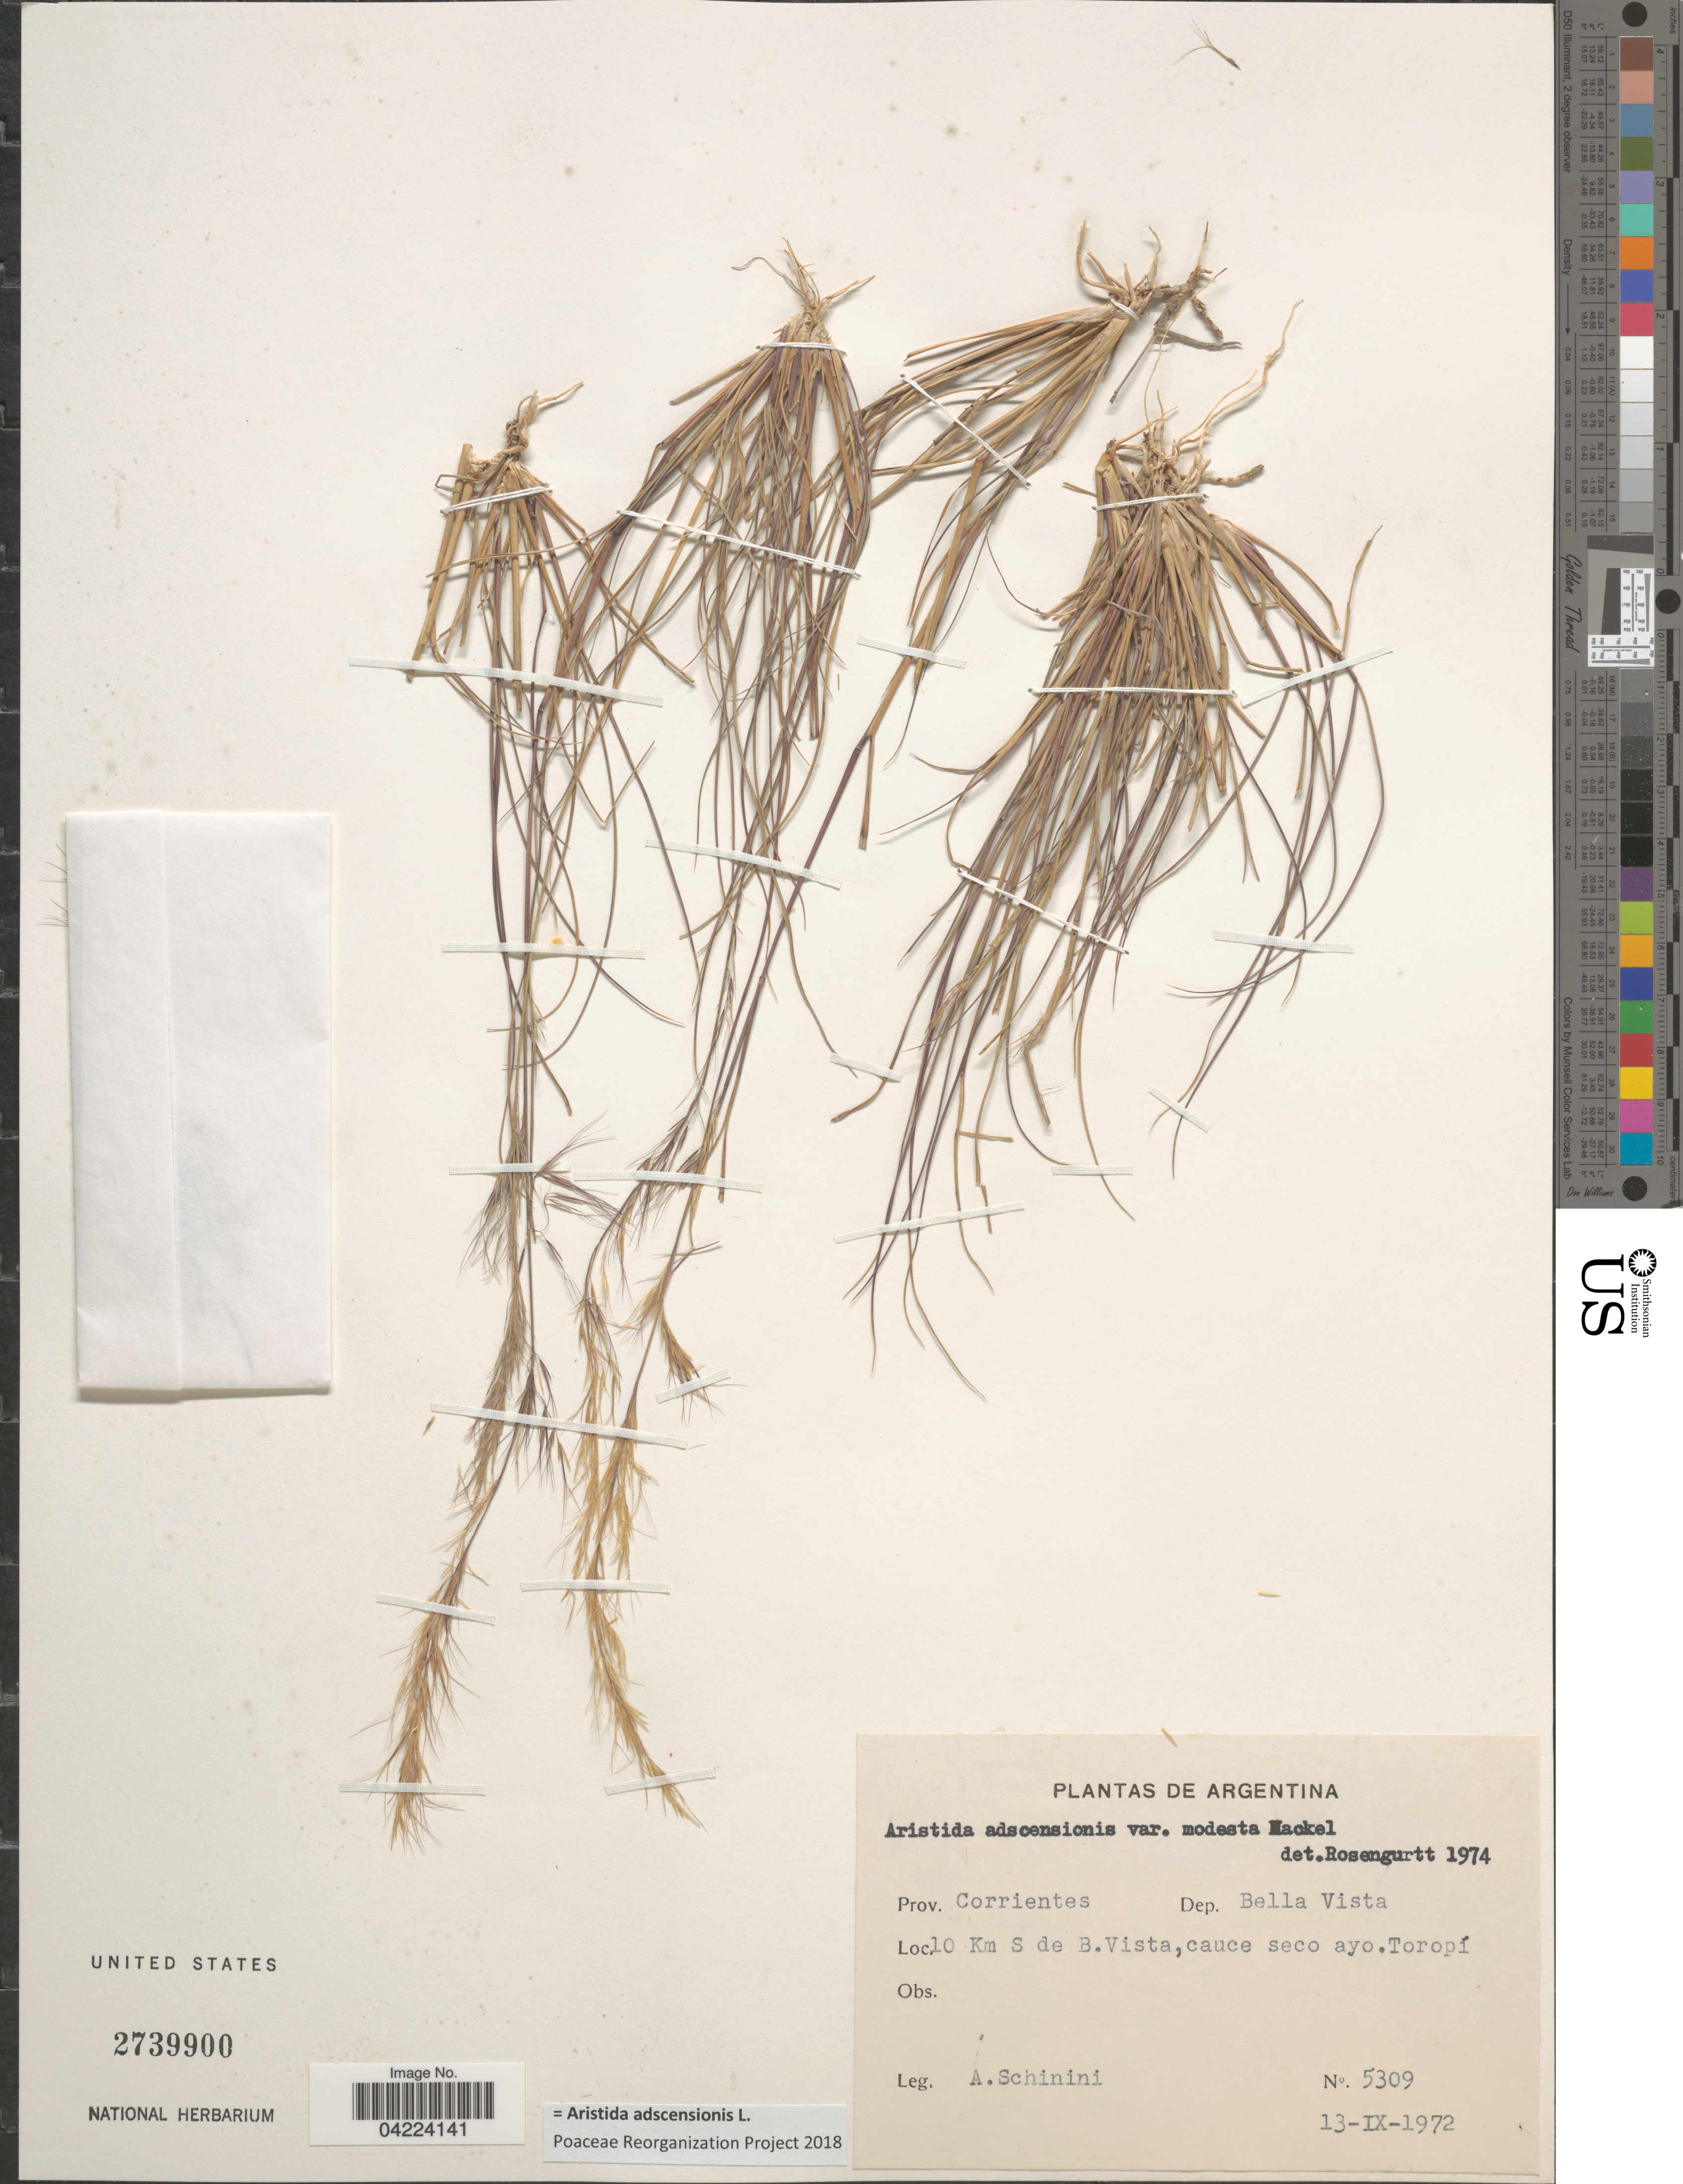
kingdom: Plantae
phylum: Tracheophyta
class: Liliopsida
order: Poales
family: Poaceae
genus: Aristida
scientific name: Aristida adscensionis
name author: L.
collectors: A. Schinini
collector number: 5309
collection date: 1972-09-13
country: Argentina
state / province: Corrientes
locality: Dep. Bella Vista. 10 Km S de B. Vista, cauce seco ayo. Toropí.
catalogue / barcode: US 2739900